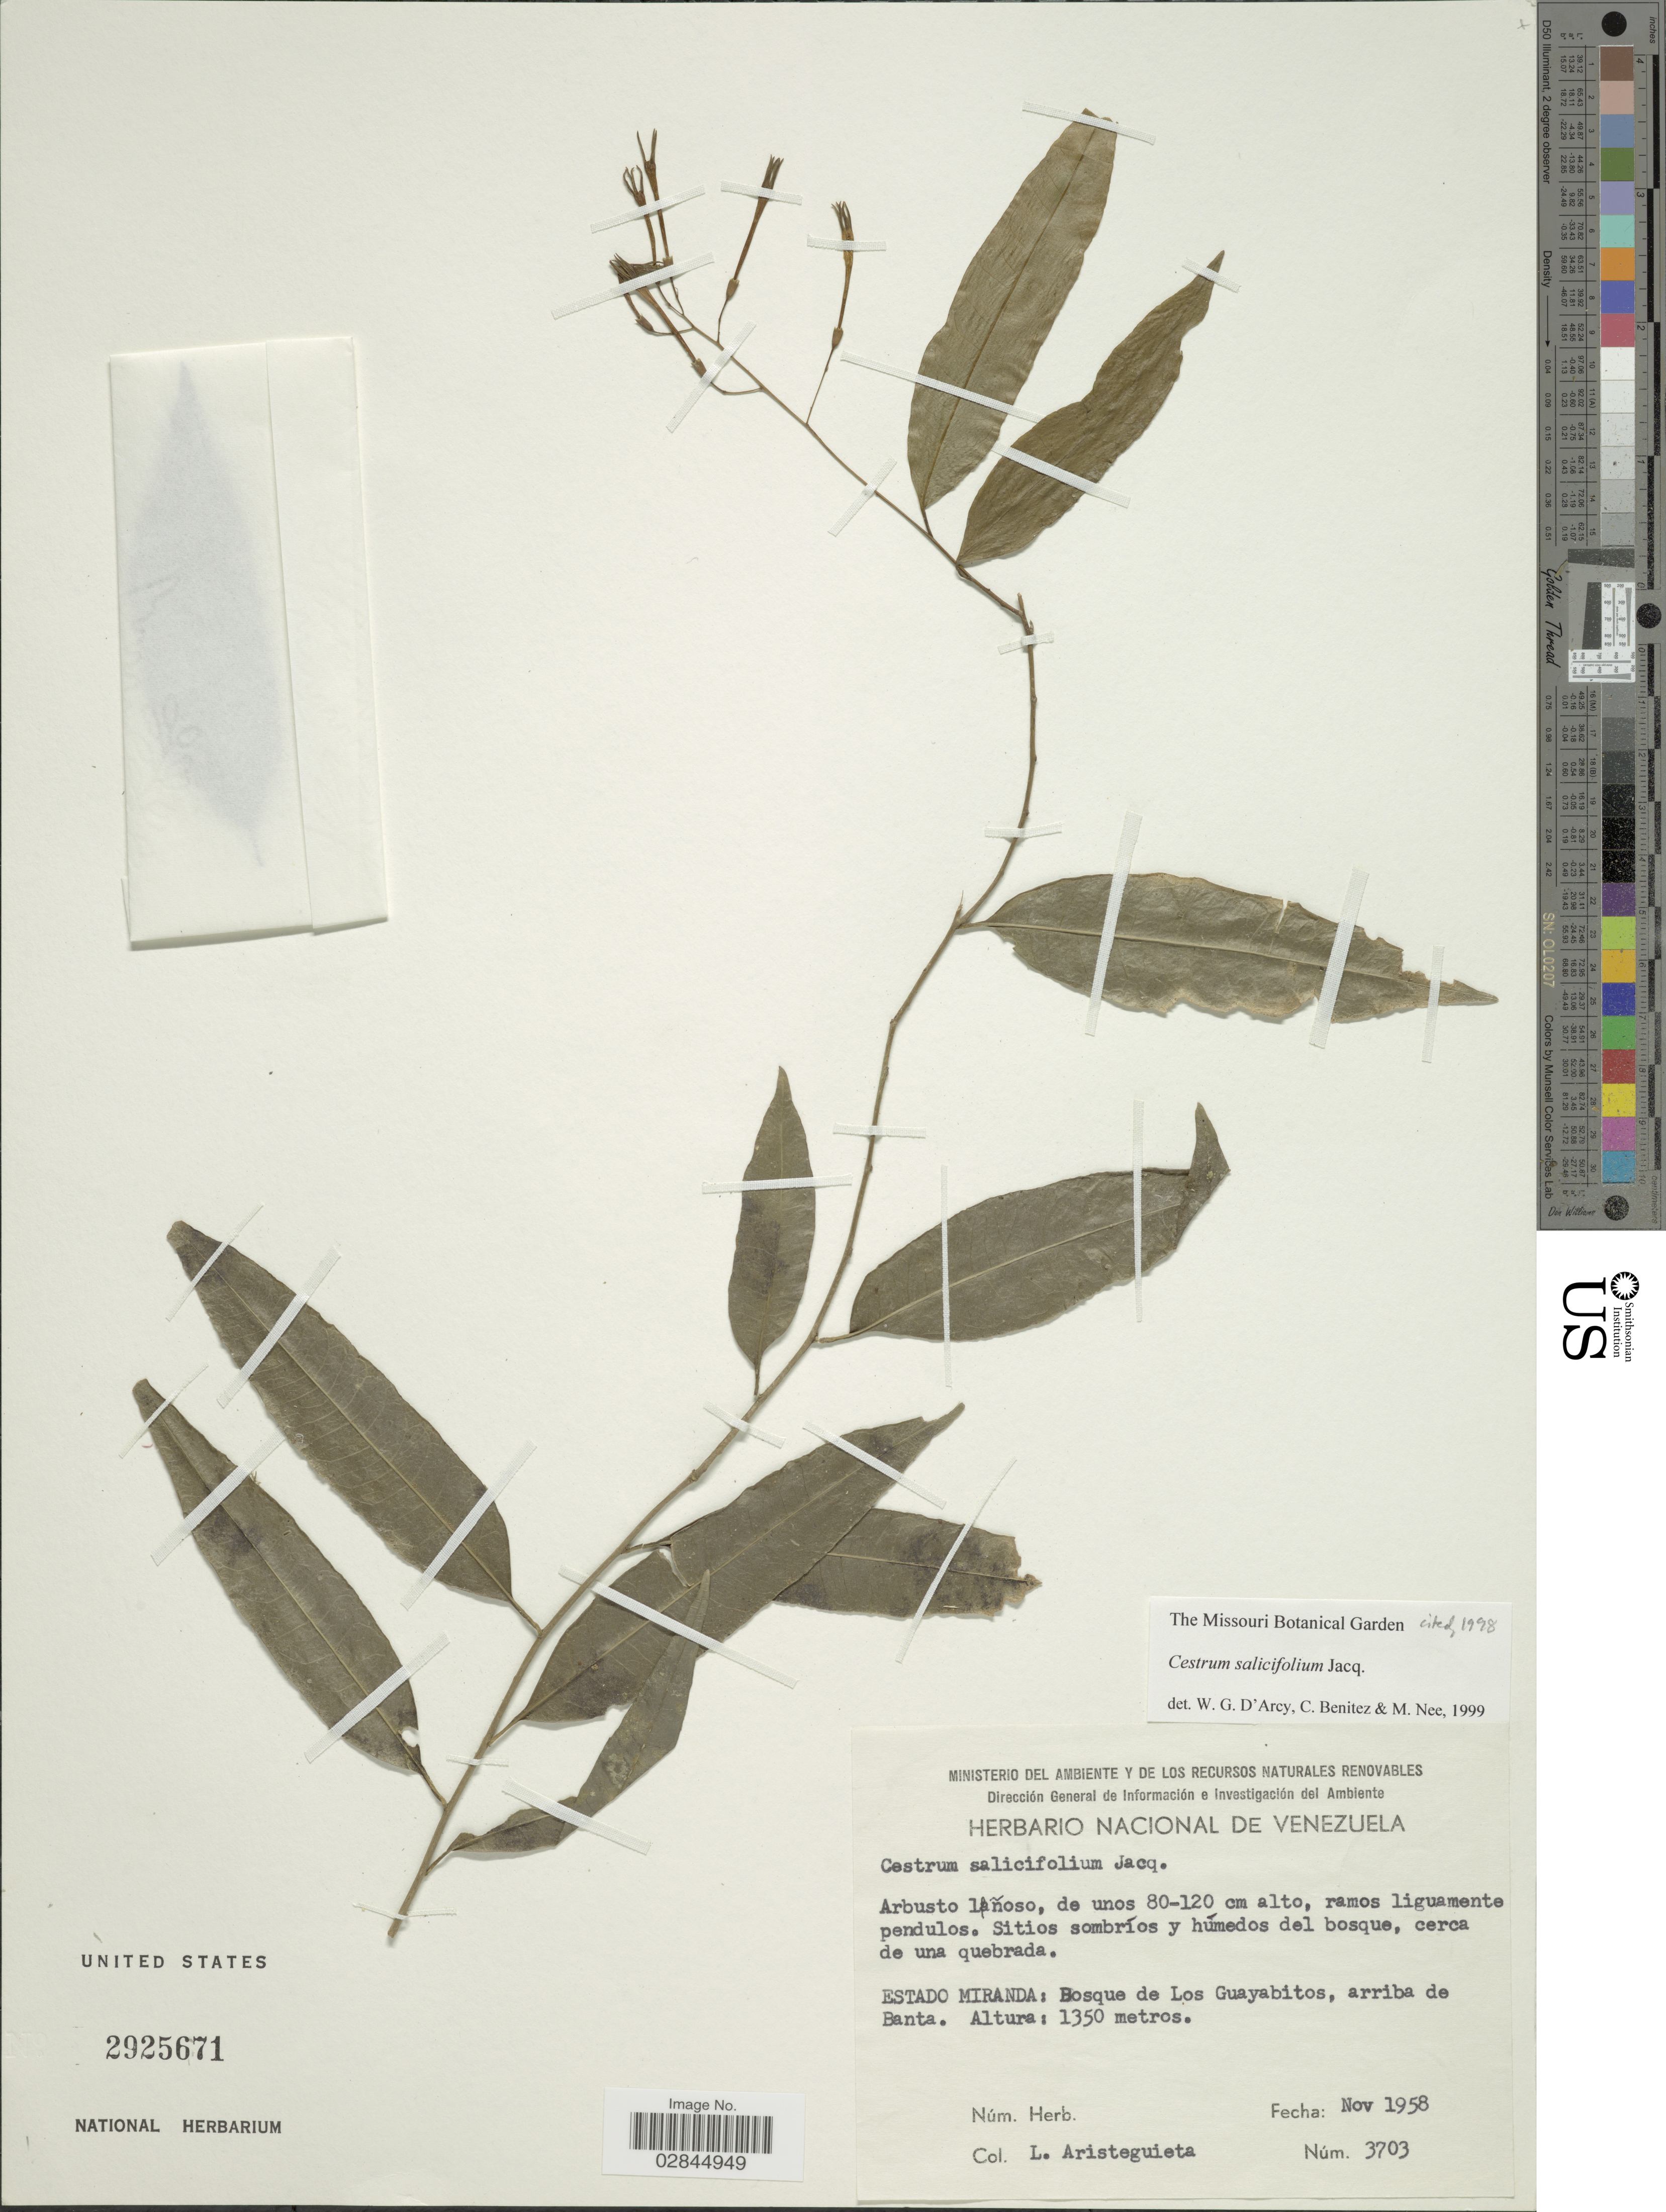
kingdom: Plantae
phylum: Tracheophyta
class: Magnoliopsida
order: Solanales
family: Solanaceae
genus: Cestrum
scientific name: Cestrum salicifolium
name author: Jacq.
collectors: L. Aristeguieta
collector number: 3703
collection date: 1958-11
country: Venezuela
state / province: Miranda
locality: Bosque de Los Guayabitos, arriba de Banta.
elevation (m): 1350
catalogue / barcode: US 2925671